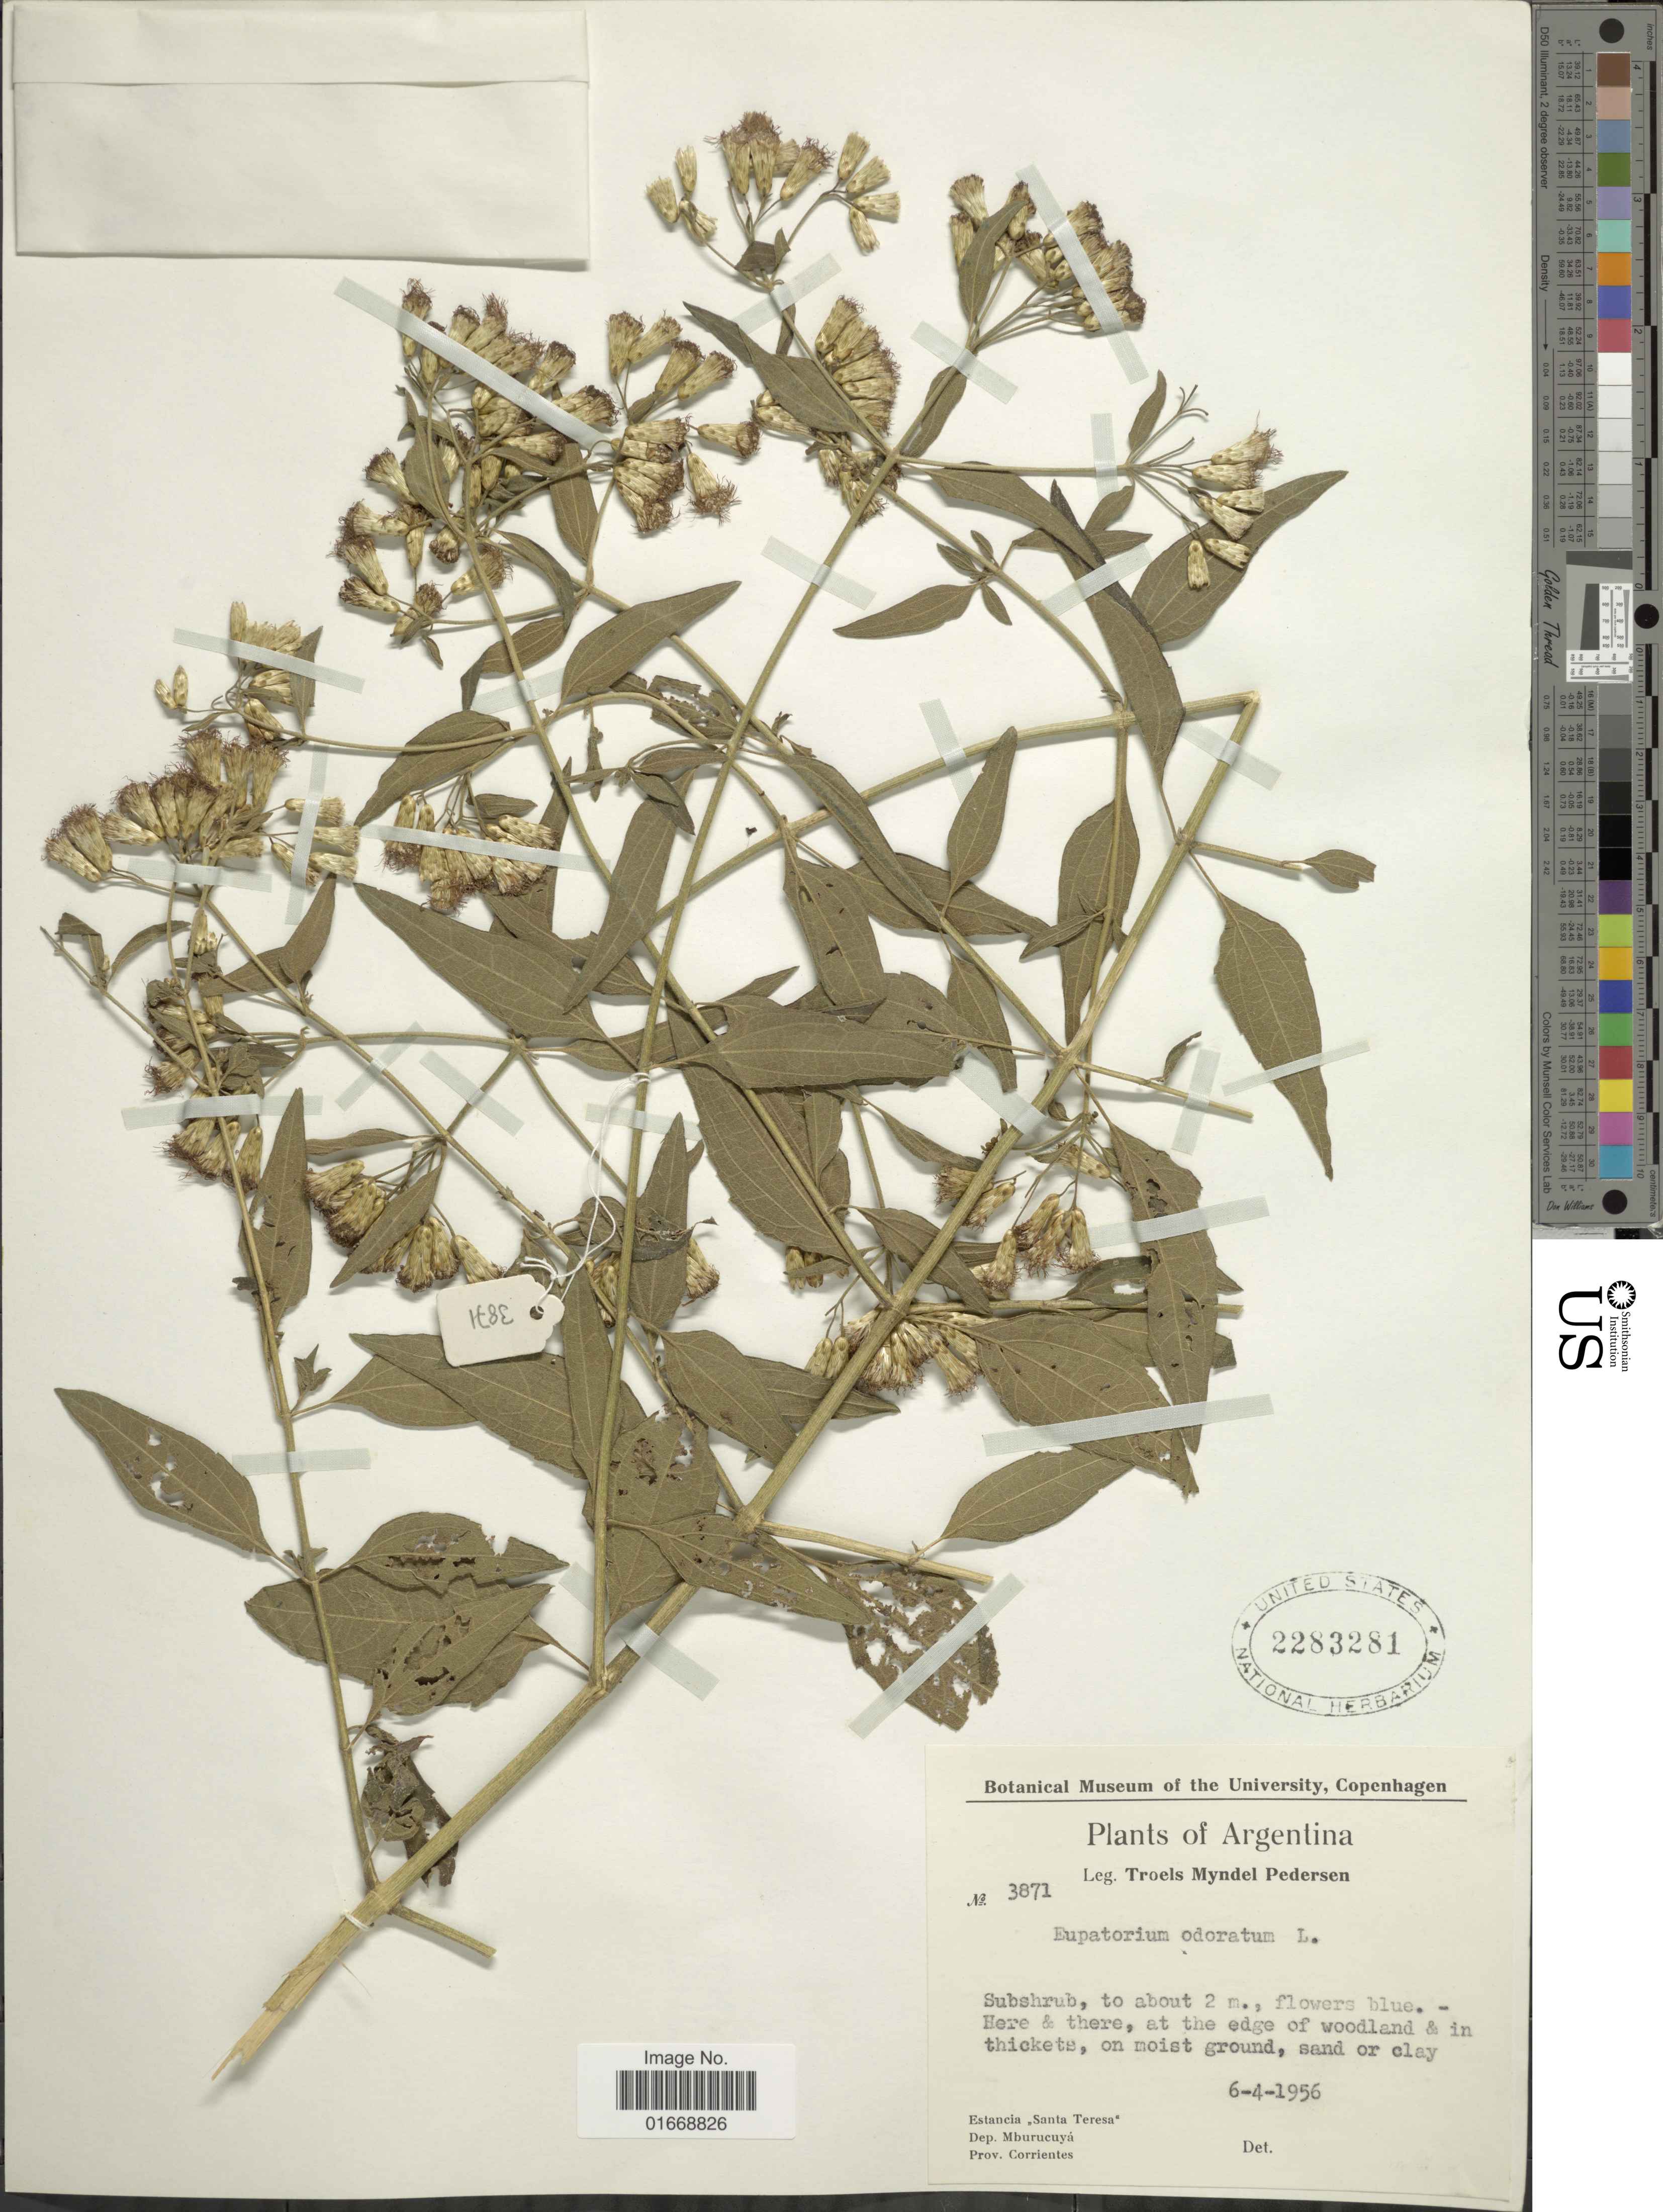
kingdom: Plantae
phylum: Tracheophyta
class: Magnoliopsida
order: Asterales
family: Asteraceae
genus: Chromolaena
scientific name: Chromolaena odorata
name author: (L.) R.M. King & H. Rob.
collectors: T. Pederson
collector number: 3871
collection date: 1956-04-06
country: Argentina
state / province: Corrientes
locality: Estancia Santa Teresa, Dep. Mburucuya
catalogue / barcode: US 2283281